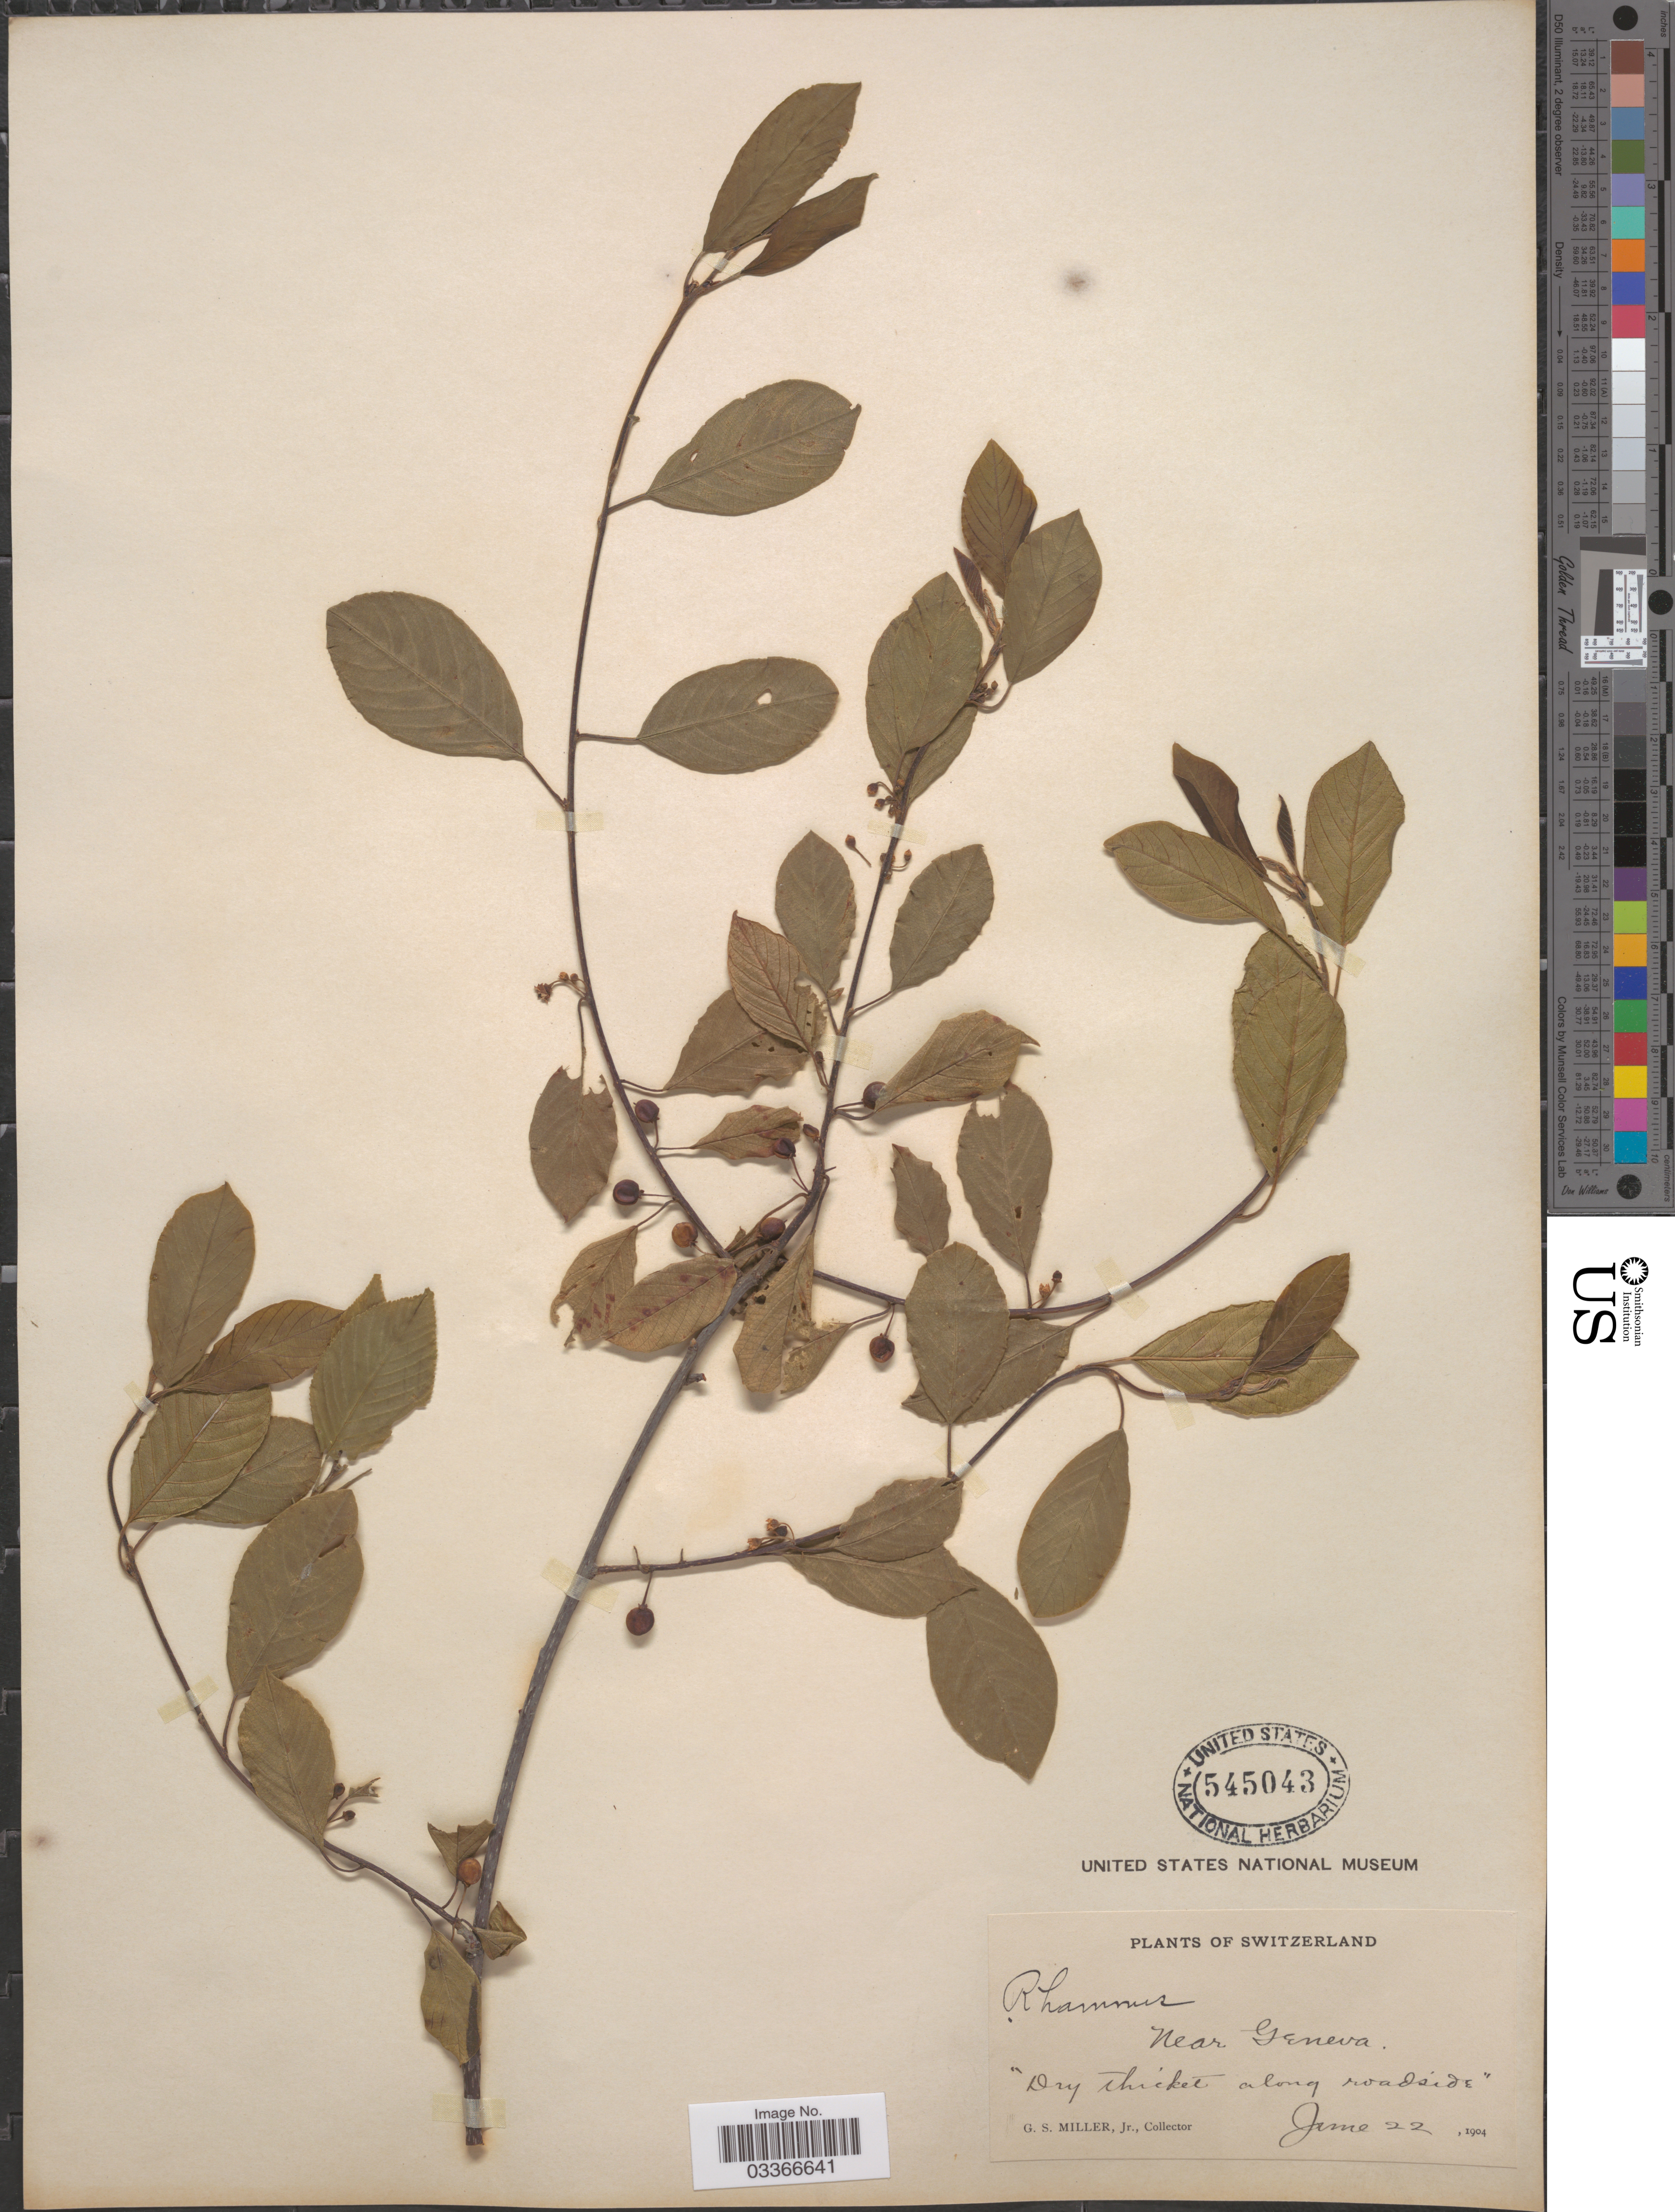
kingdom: Plantae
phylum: Tracheophyta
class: Magnoliopsida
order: Rosales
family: Rhamnaceae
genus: Rhamnus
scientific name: Rhamnus sp.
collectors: G. S. Miller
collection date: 1904-06-22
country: Switzerland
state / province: Genève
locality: Near Geneva.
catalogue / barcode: US 545043